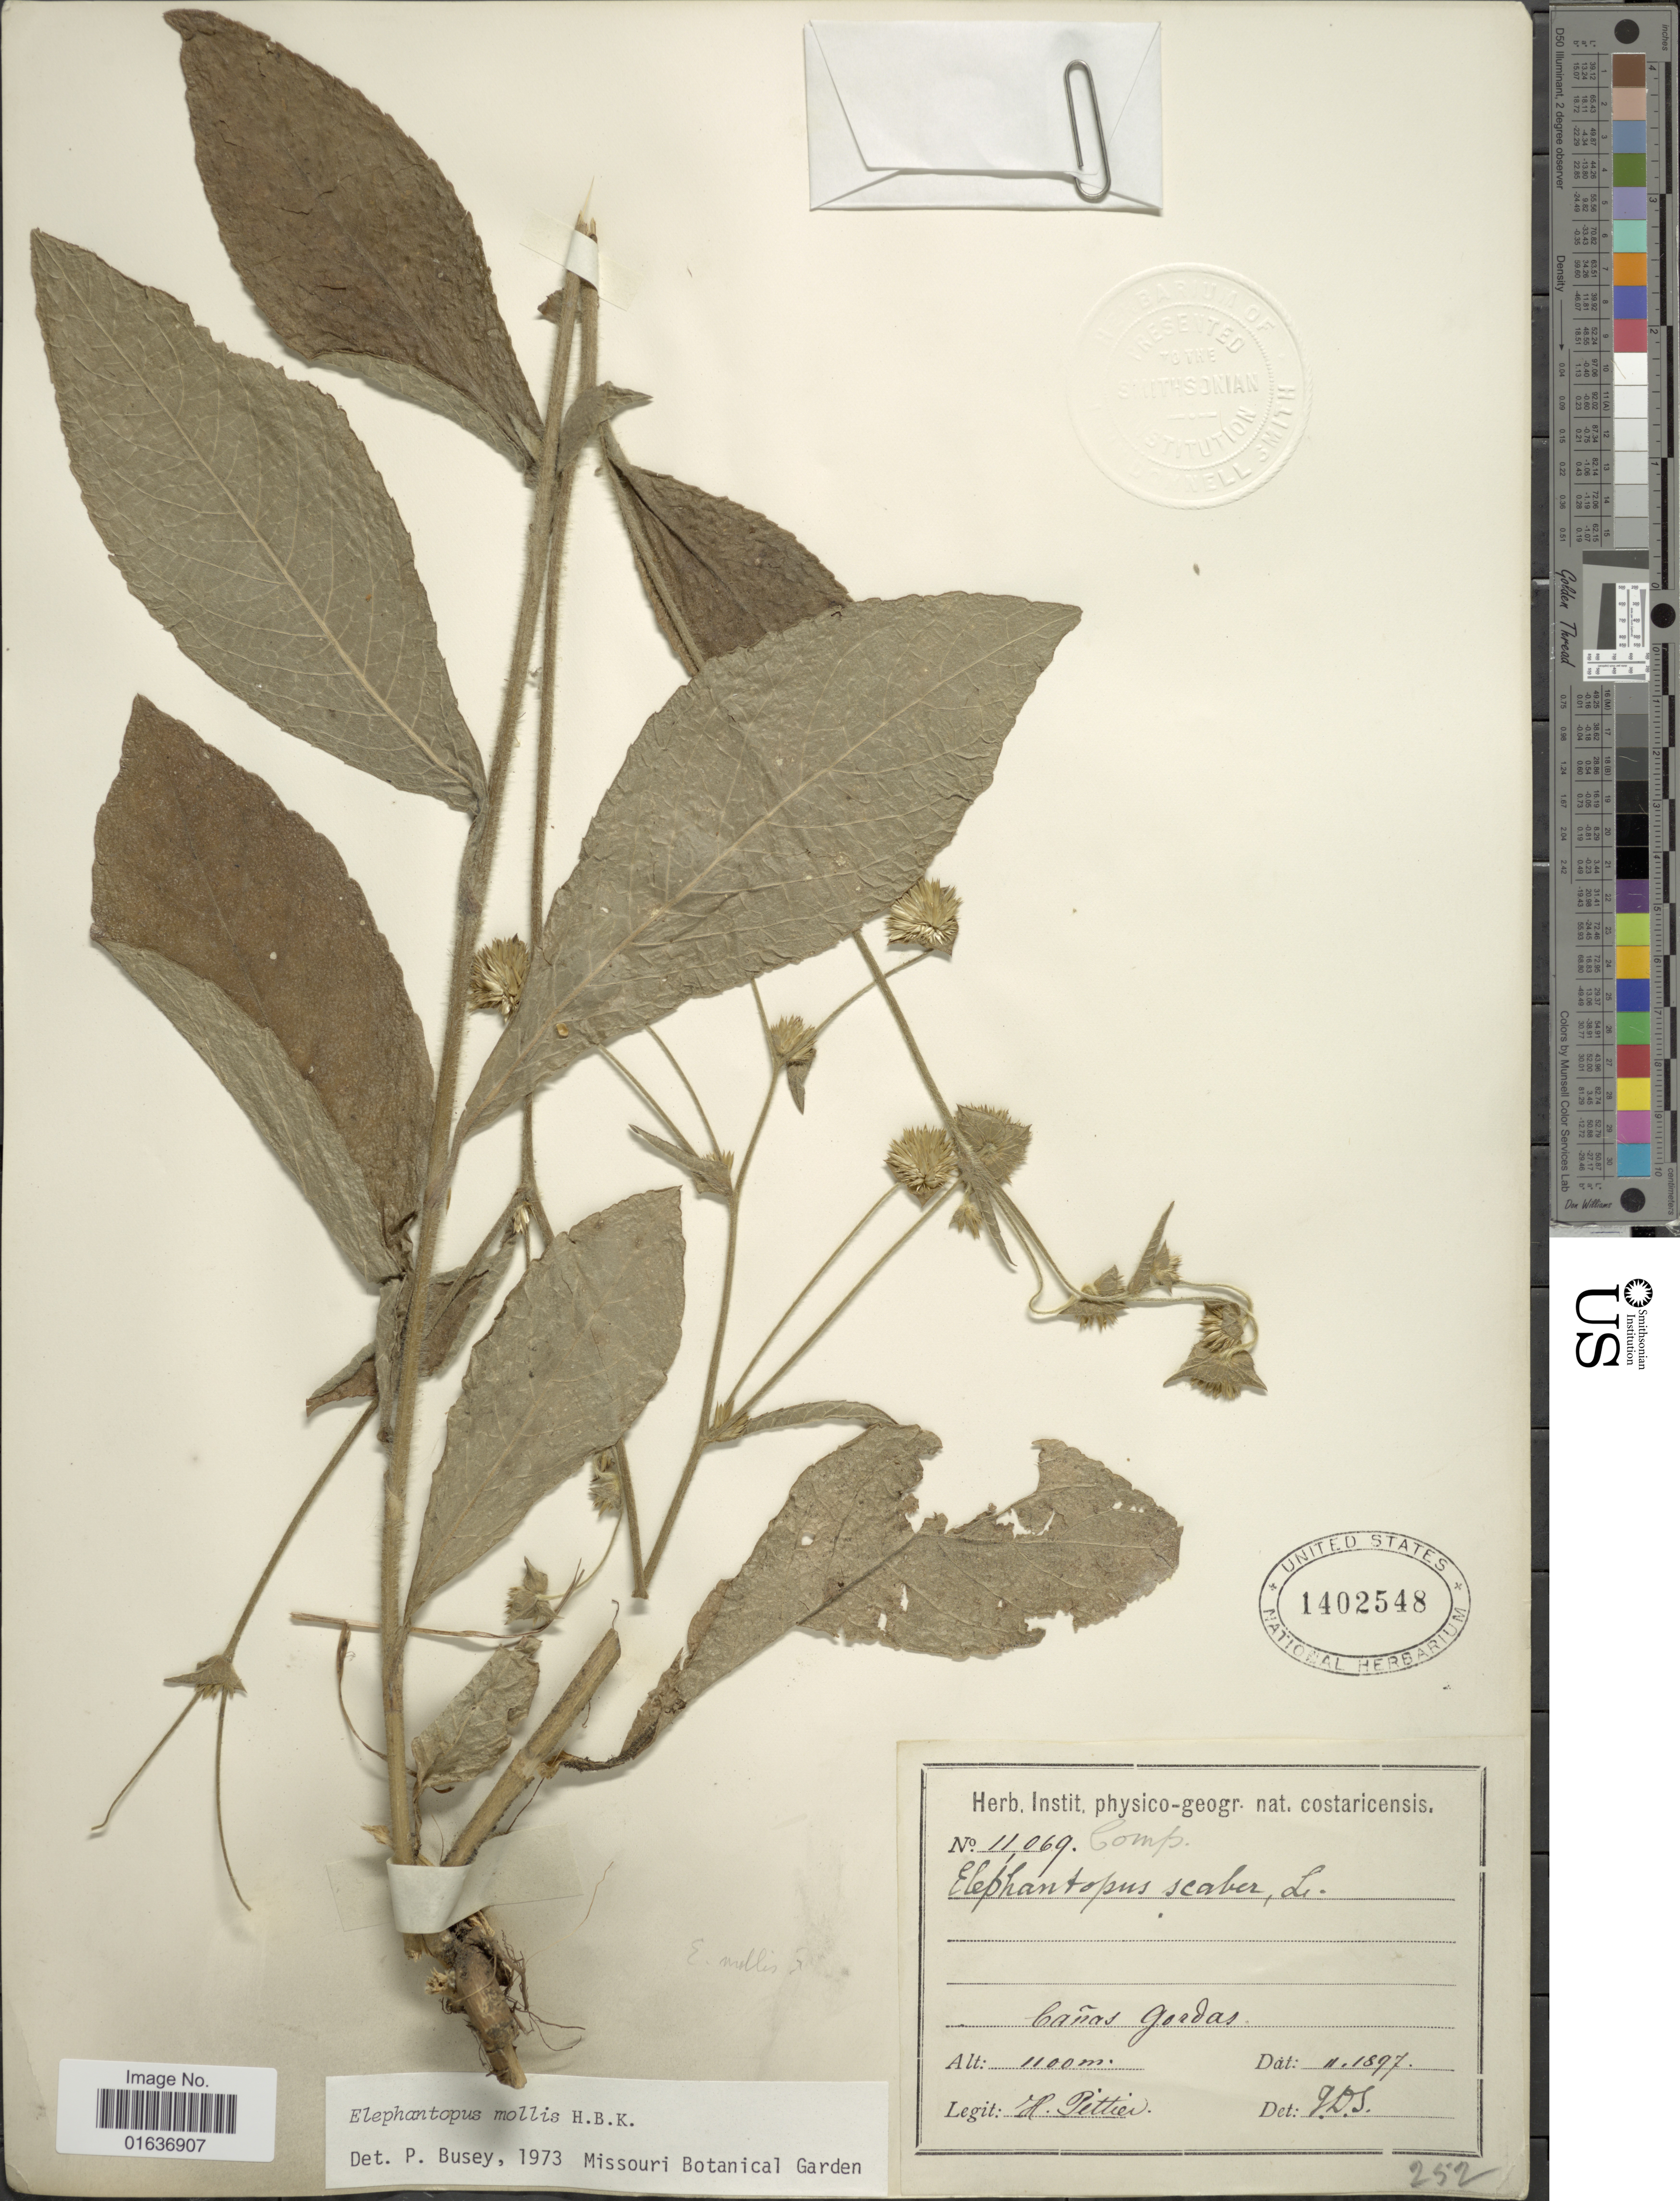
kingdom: Plantae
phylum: Tracheophyta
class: Magnoliopsida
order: Asterales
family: Asteraceae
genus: Elephantopus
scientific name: Elephantopus mollis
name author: Kunth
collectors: H. F. Pittier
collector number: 11069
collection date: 1897-11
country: Panama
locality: Cañas Gordas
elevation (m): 1100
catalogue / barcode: US 1402546